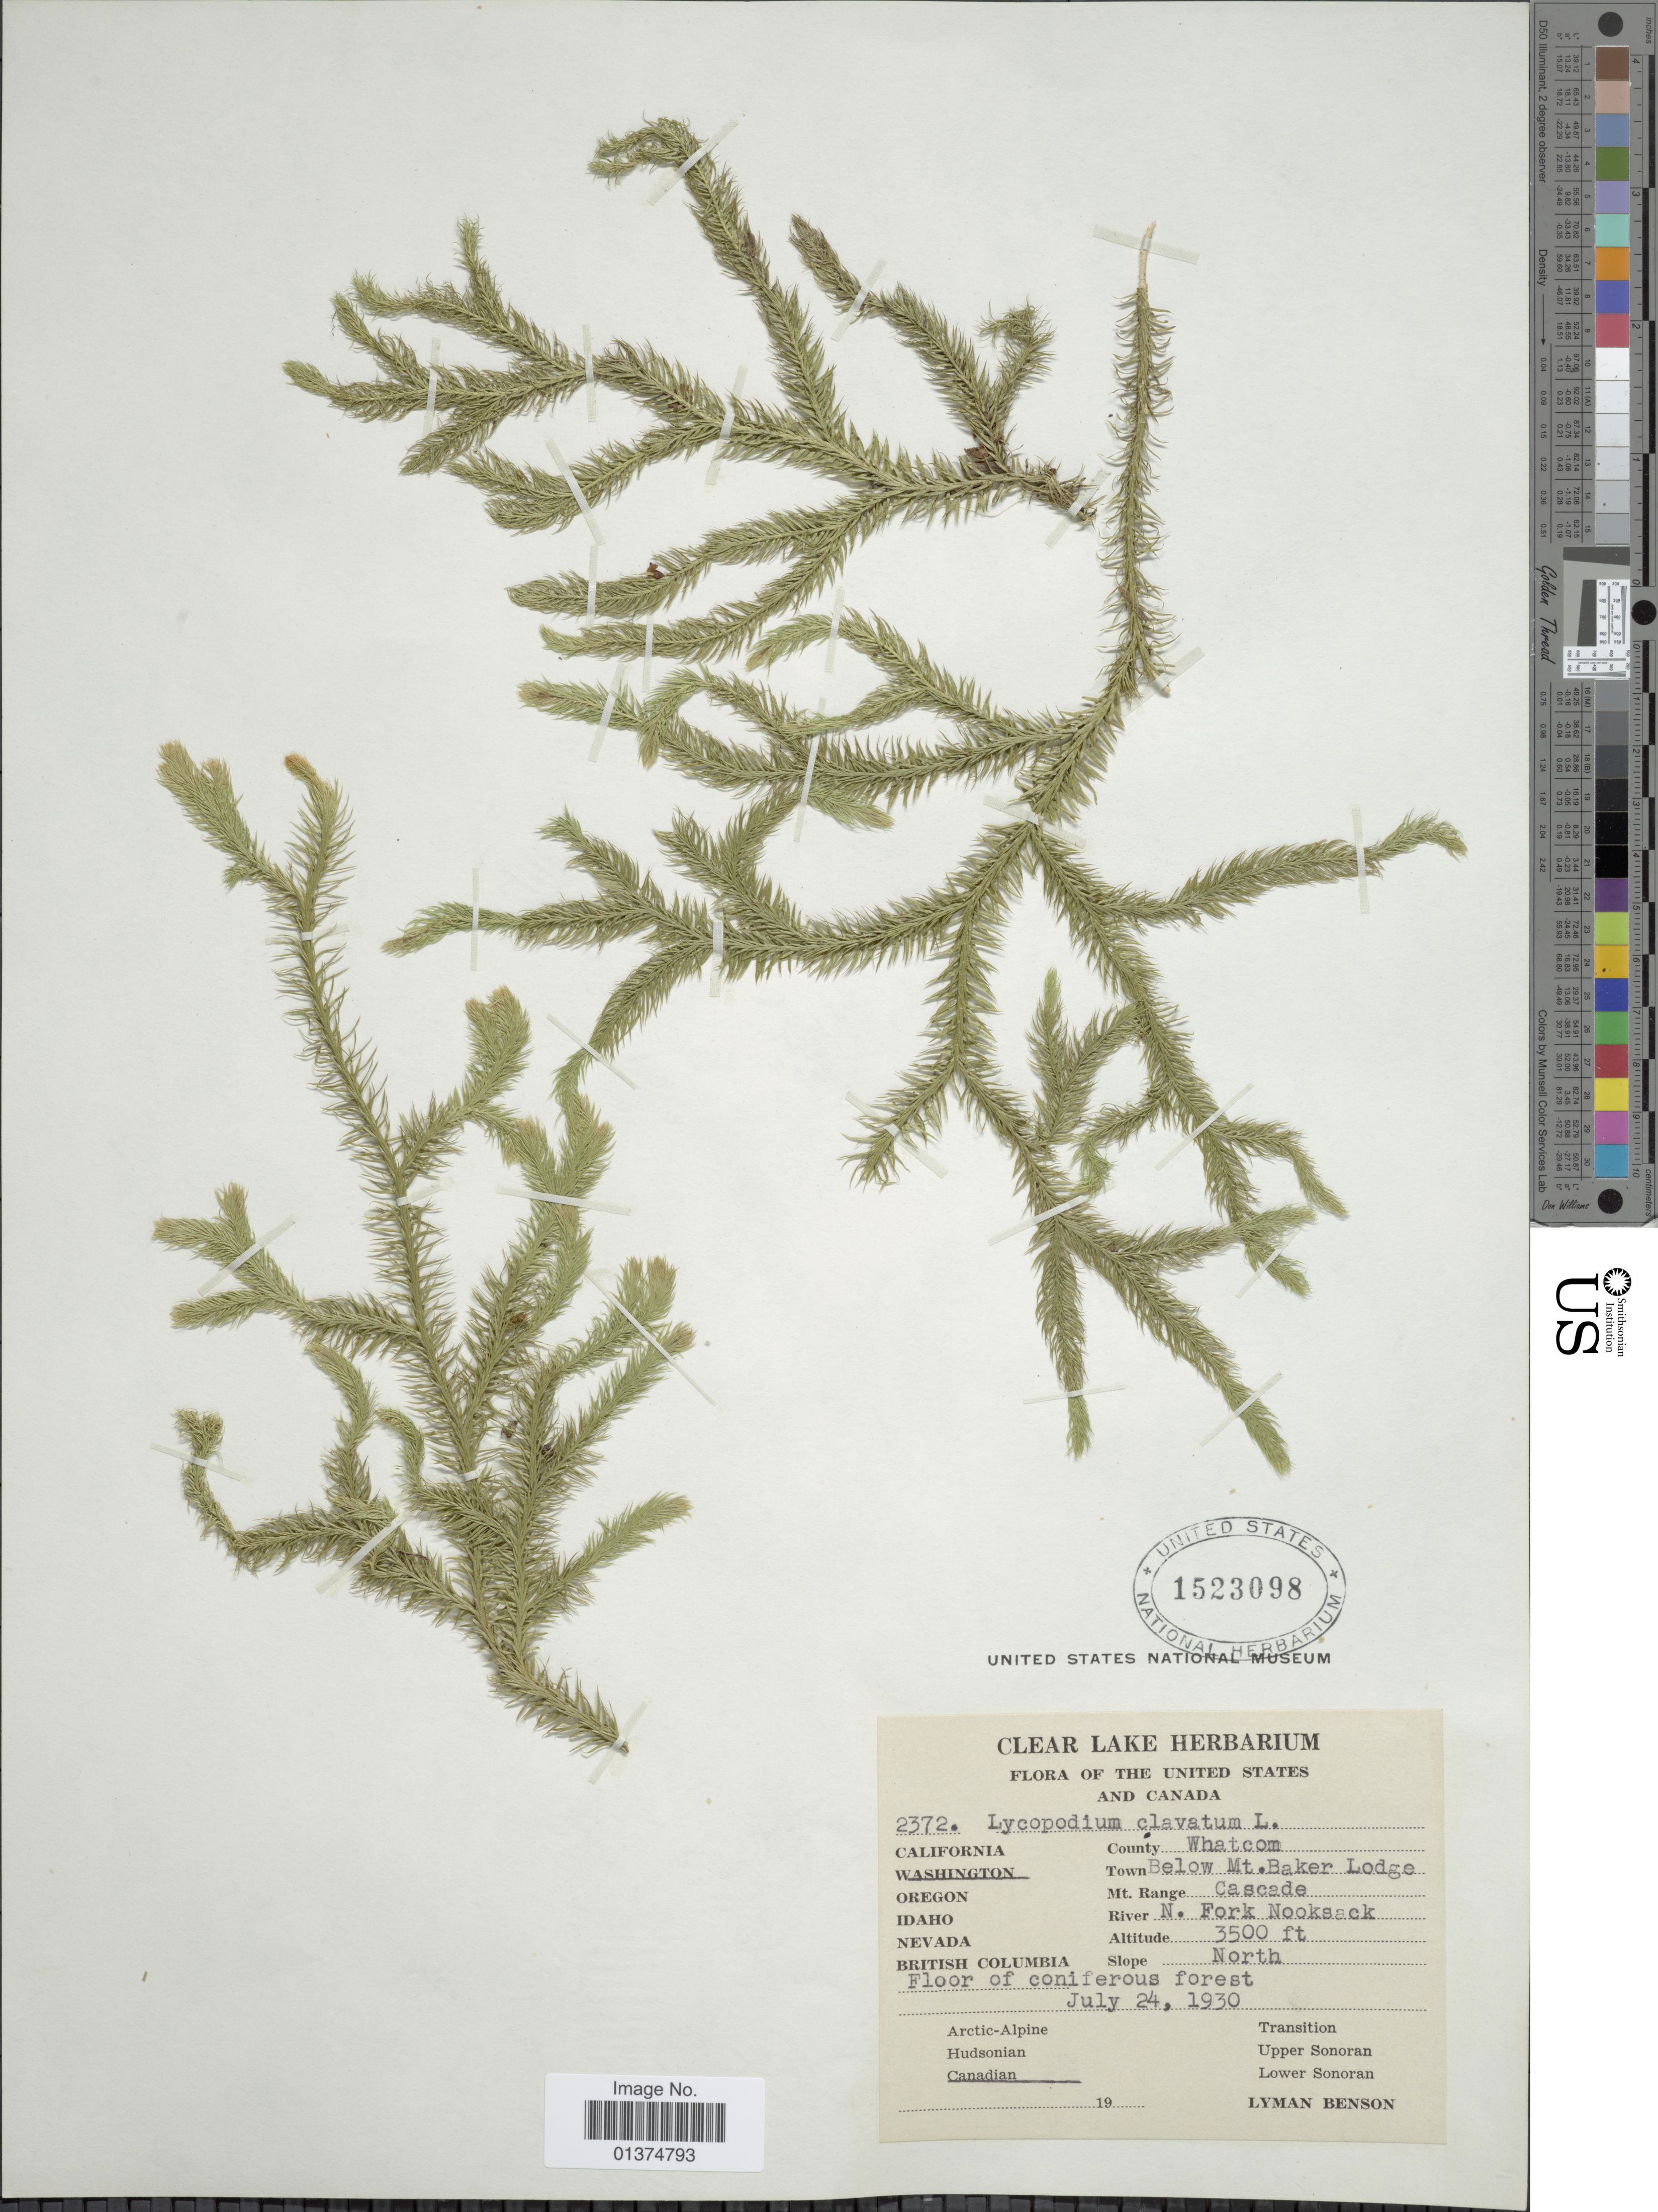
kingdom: Plantae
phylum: Tracheophyta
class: Lycopodiopsida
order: Lycopodiales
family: Lycopodiaceae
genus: Lycopodium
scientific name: Lycopodium clavatum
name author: L.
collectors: L. D. Benson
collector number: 2372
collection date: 1930-07-24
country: United States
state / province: Washington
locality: Whatcom, Below Mt Baker Lodge, Cascade, N Fork Nooksack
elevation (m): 1067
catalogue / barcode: US 1523098